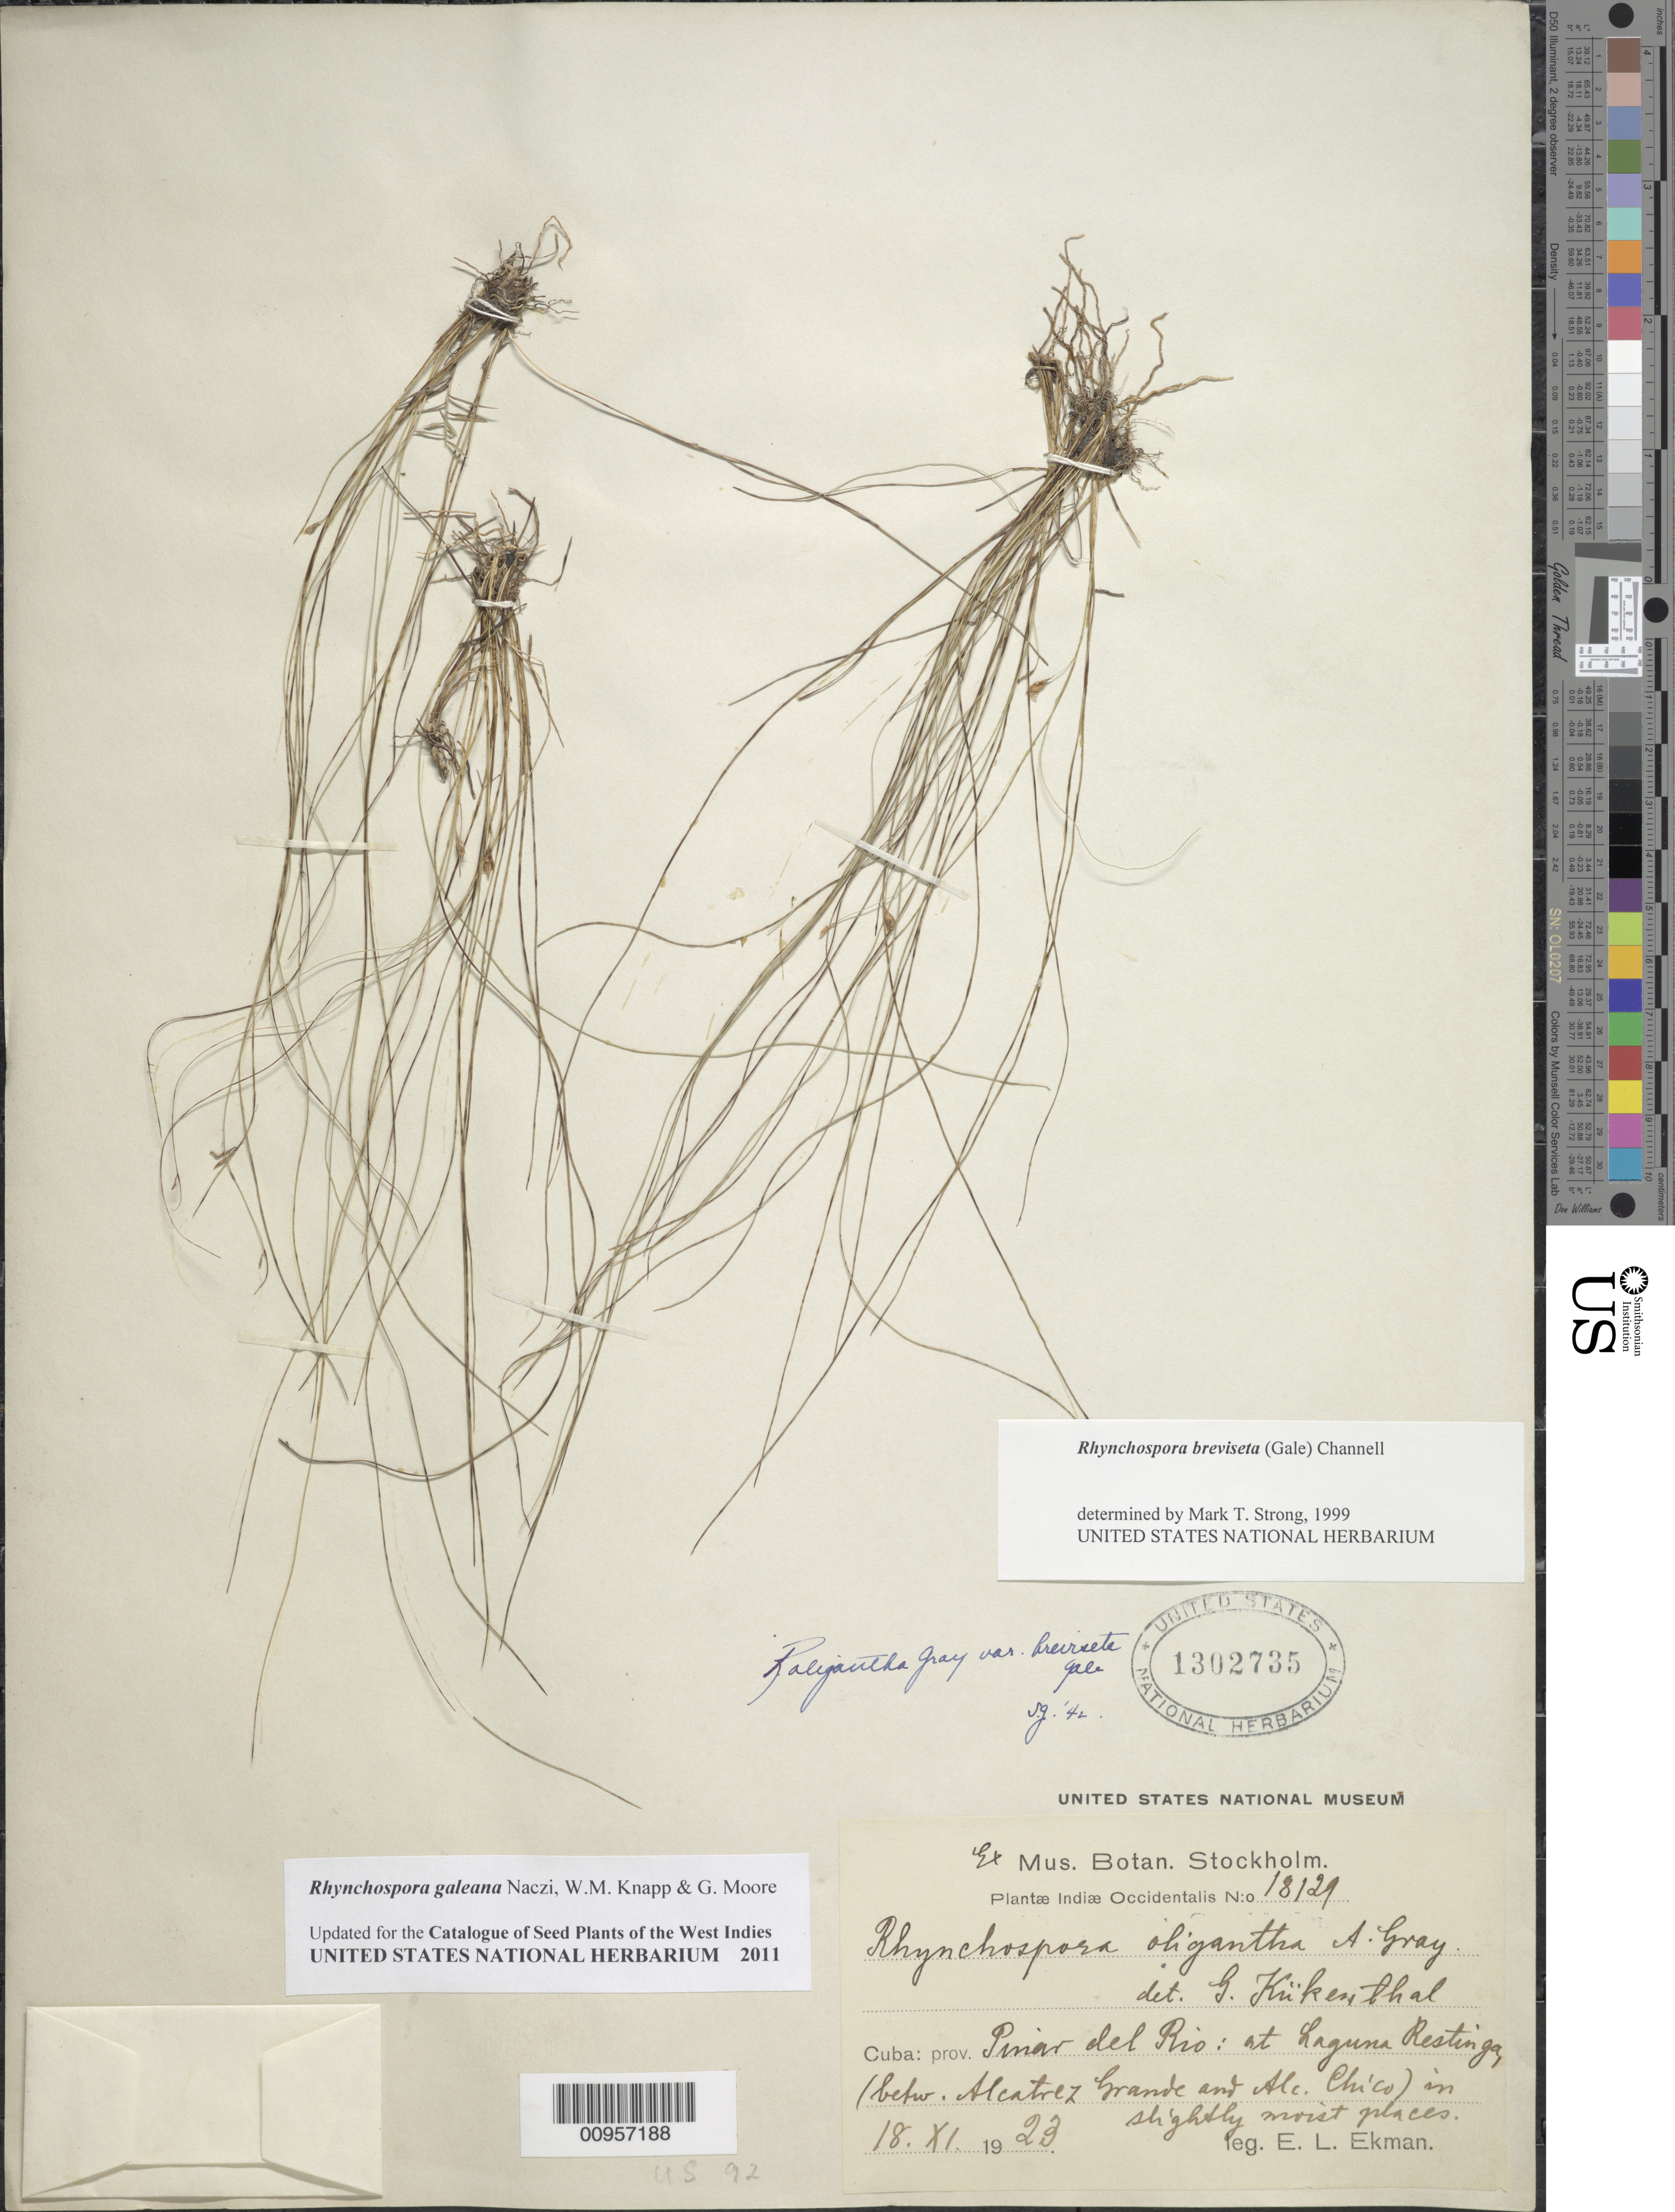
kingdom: Plantae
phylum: Tracheophyta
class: Liliopsida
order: Poales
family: Cyperaceae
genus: Rhynchospora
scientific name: Rhynchospora galeana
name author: Naczi et al.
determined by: Strong, M. T., (US), Smithsonian Institution - National Museum of Natural History (UNITED STATES)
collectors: E. L. Ekman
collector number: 18121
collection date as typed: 18 Nov 1923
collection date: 1923-11-18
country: Cuba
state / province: Pinar del Rio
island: Cuba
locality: At Laugna Restingay (below Alcatrez Grande and Alcatrez Chico)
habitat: In slightly moist places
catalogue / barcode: US 1302735